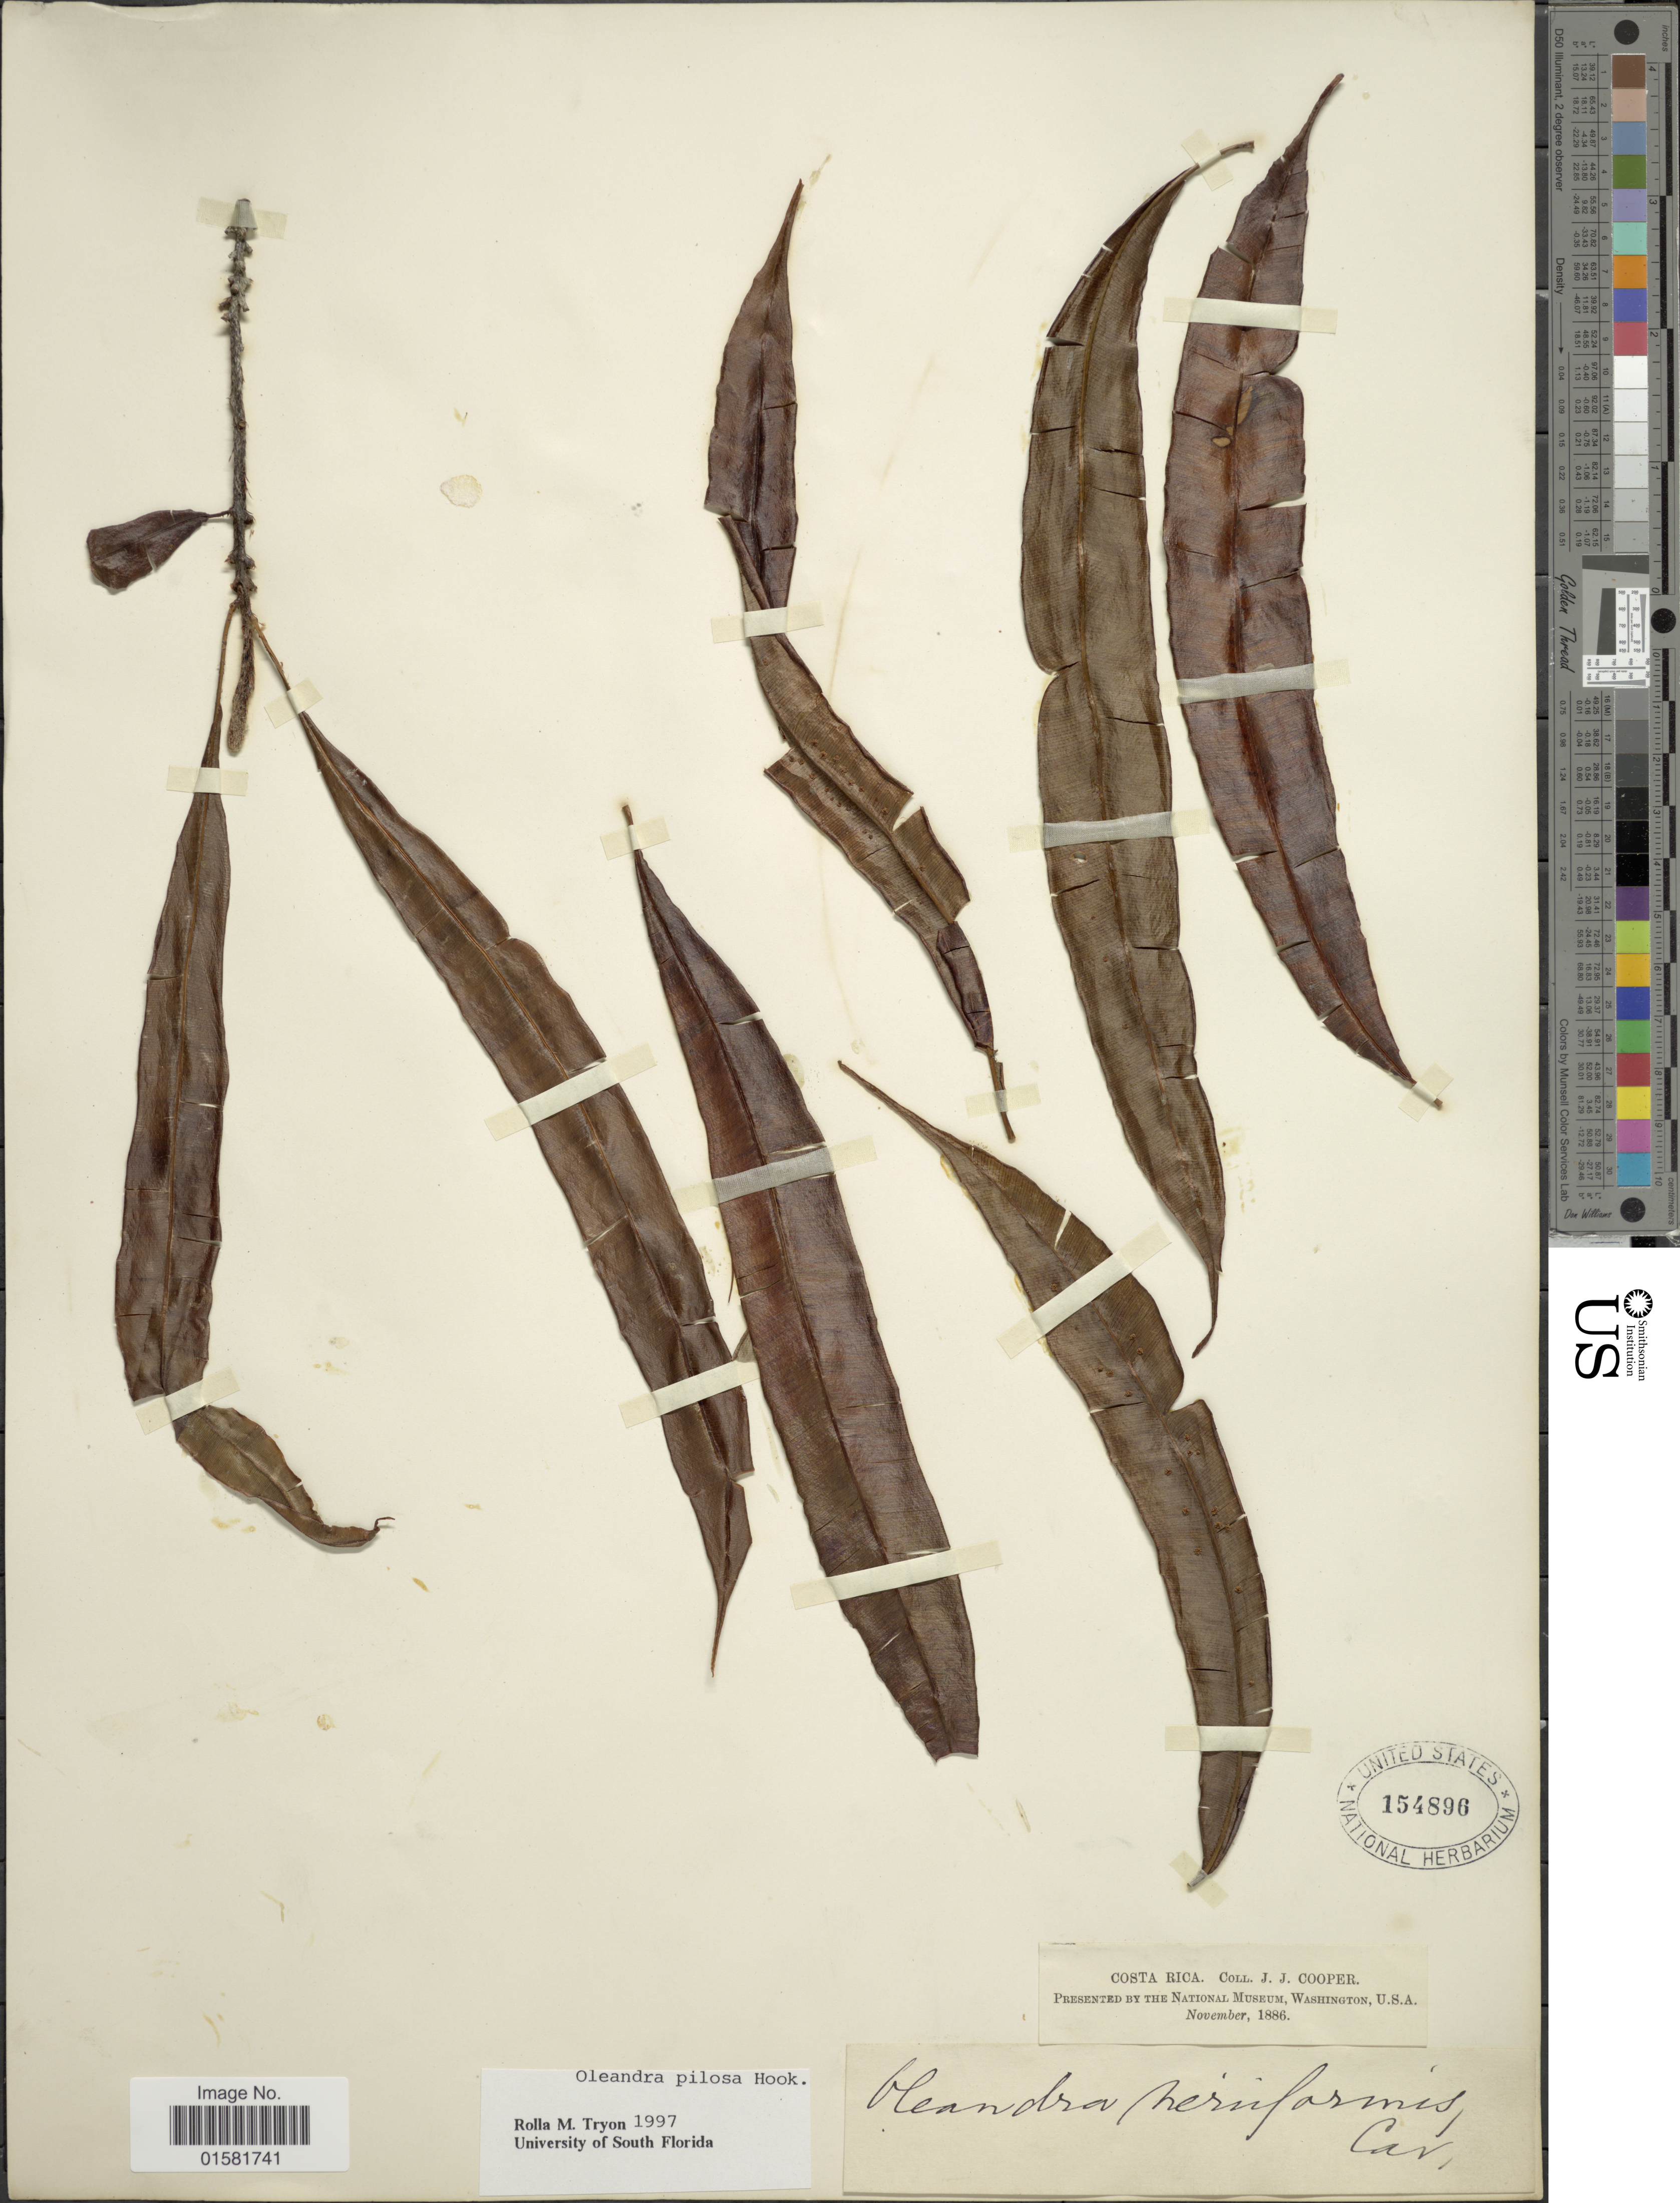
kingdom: Plantae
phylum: Tracheophyta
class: Polypodiopsida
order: Polypodiales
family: Oleandraceae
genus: Oleandra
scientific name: Oleandra pilosa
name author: Hook.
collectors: J. J. Cooper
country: Costa Rica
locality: Costa Rica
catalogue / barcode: US 154896